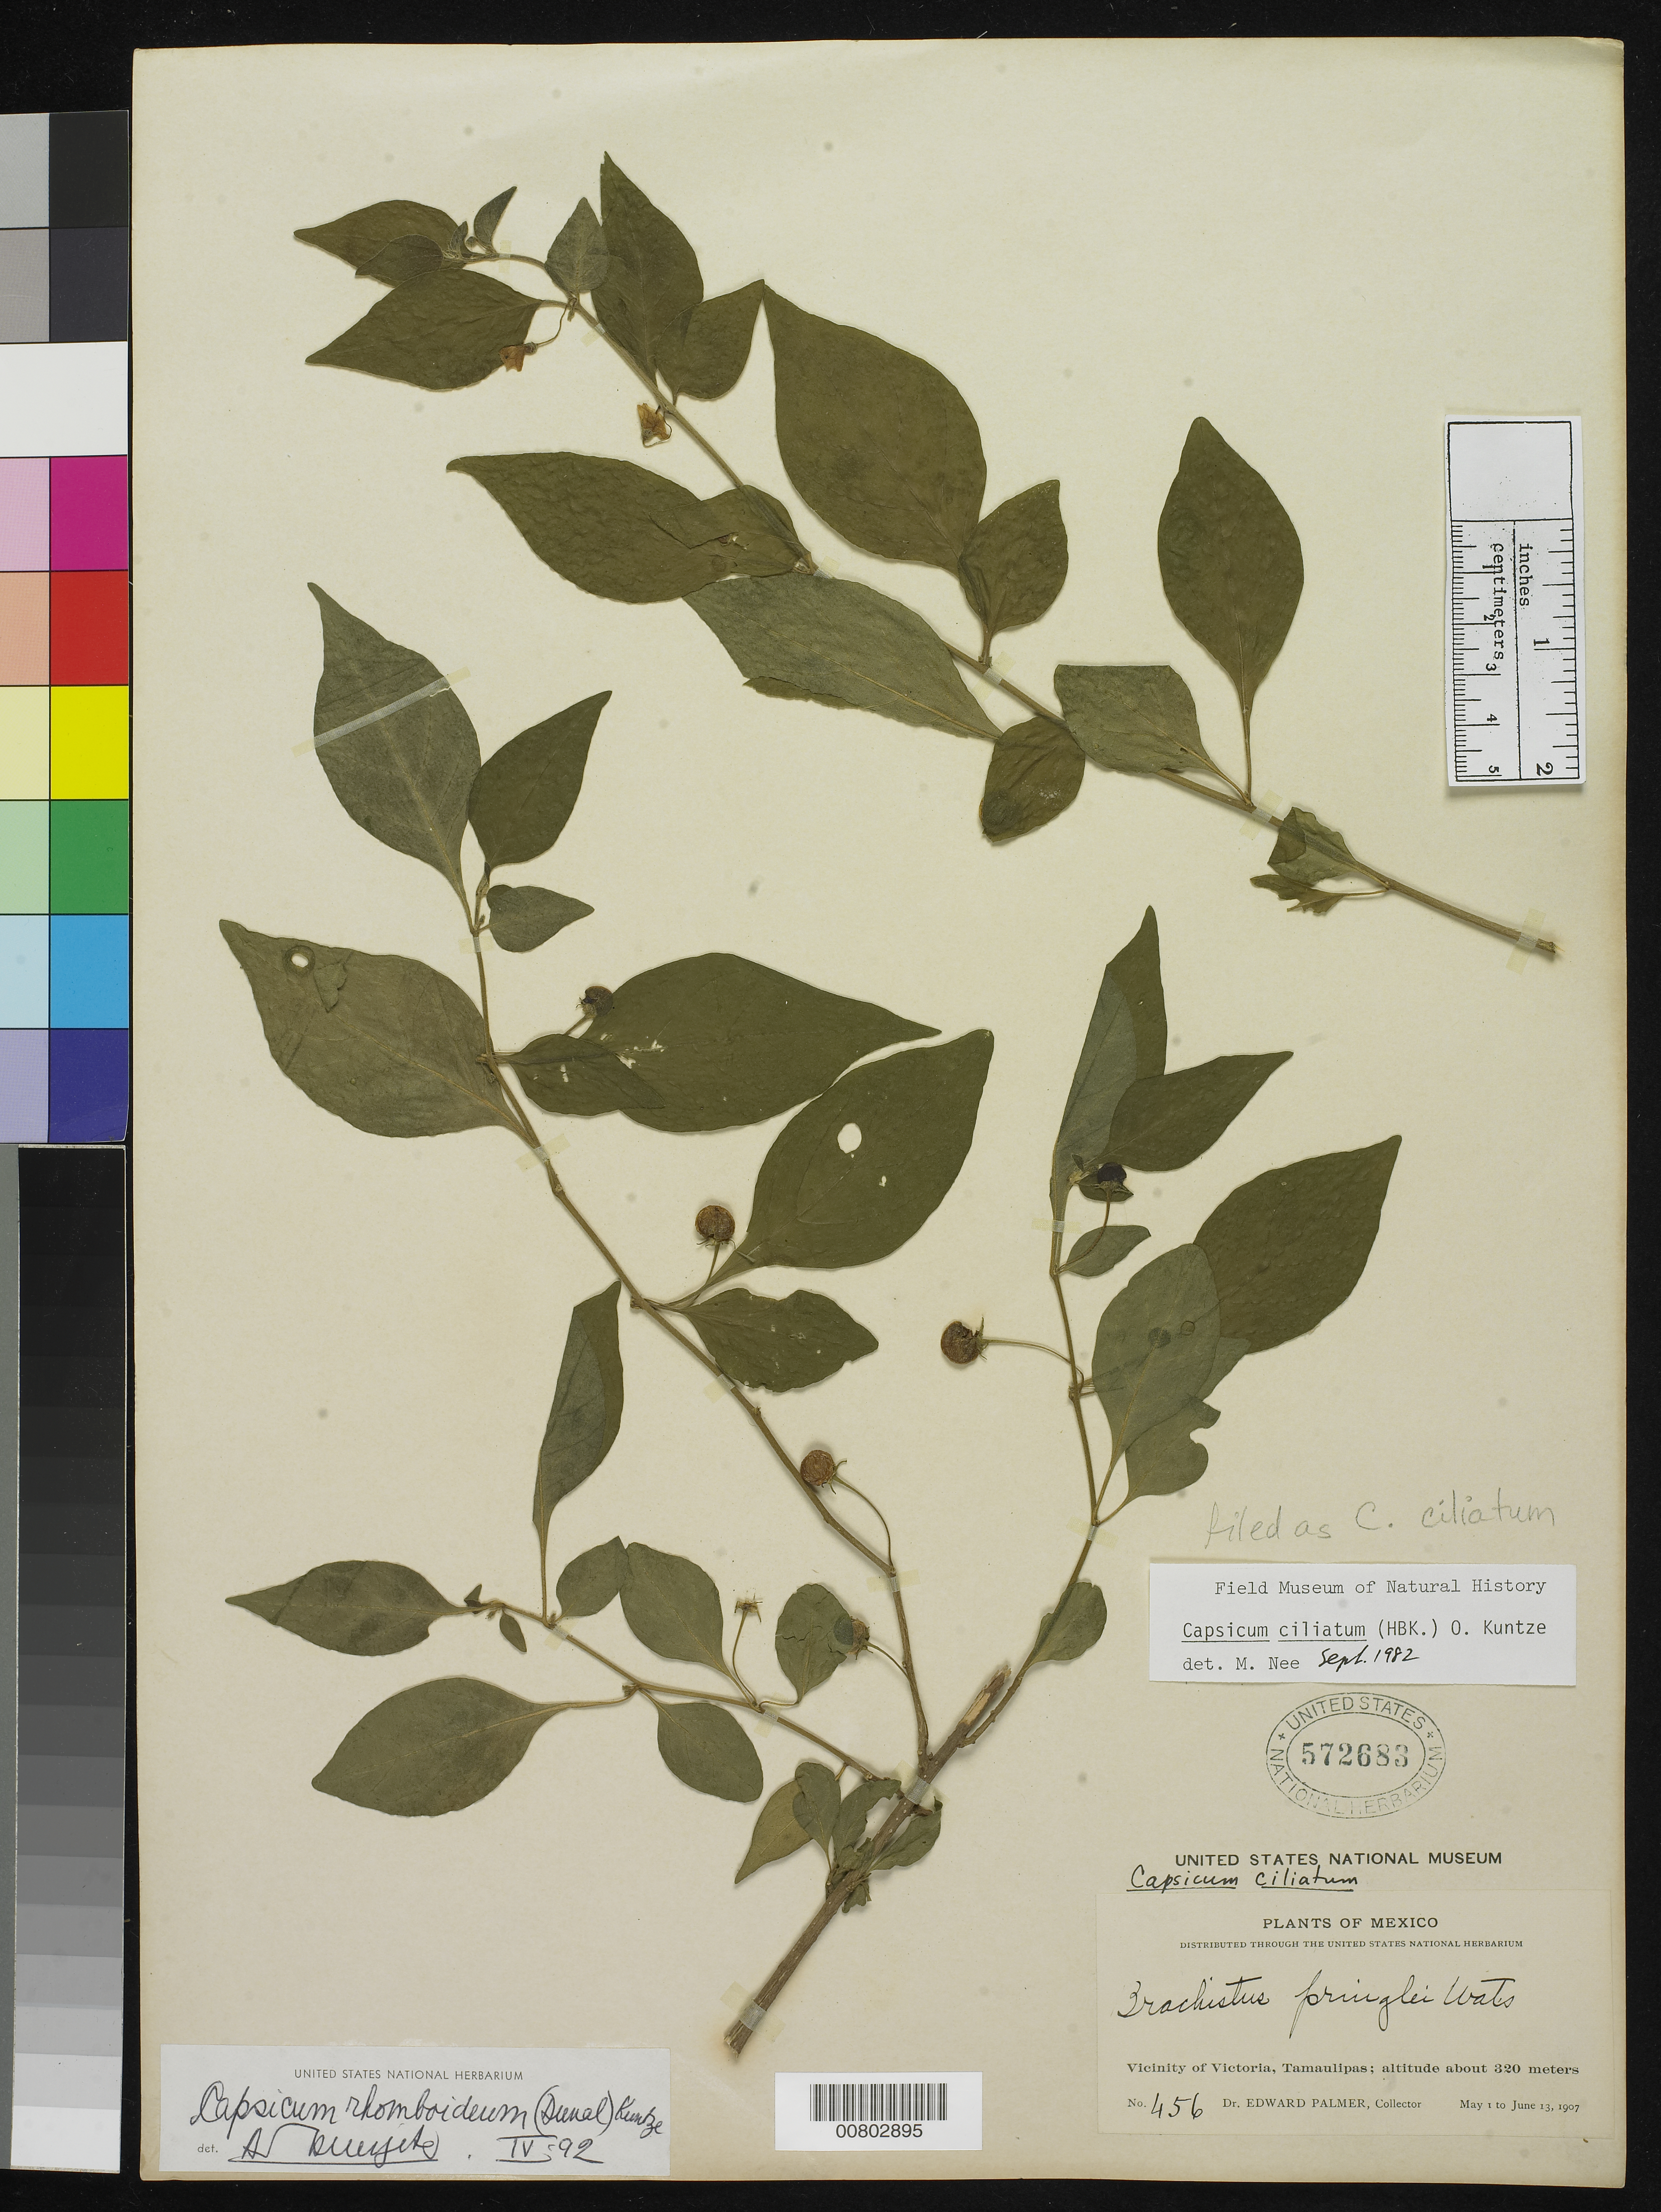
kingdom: Plantae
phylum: Tracheophyta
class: Magnoliopsida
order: Solanales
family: Solanaceae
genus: Capsicum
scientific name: Capsicum rhomboideum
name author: (Humb. & Bonpl. ex Dunal) Kuntze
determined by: Barboza, G. E., (CORD), Museo Botanico - Cordoba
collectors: E. Palmer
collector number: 456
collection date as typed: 01 May 1907 to 13 Jun 1907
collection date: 1907-05-01/1907-06-13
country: Mexico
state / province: Tamaulipas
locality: Vicinity of Victoria.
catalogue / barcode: US 572683